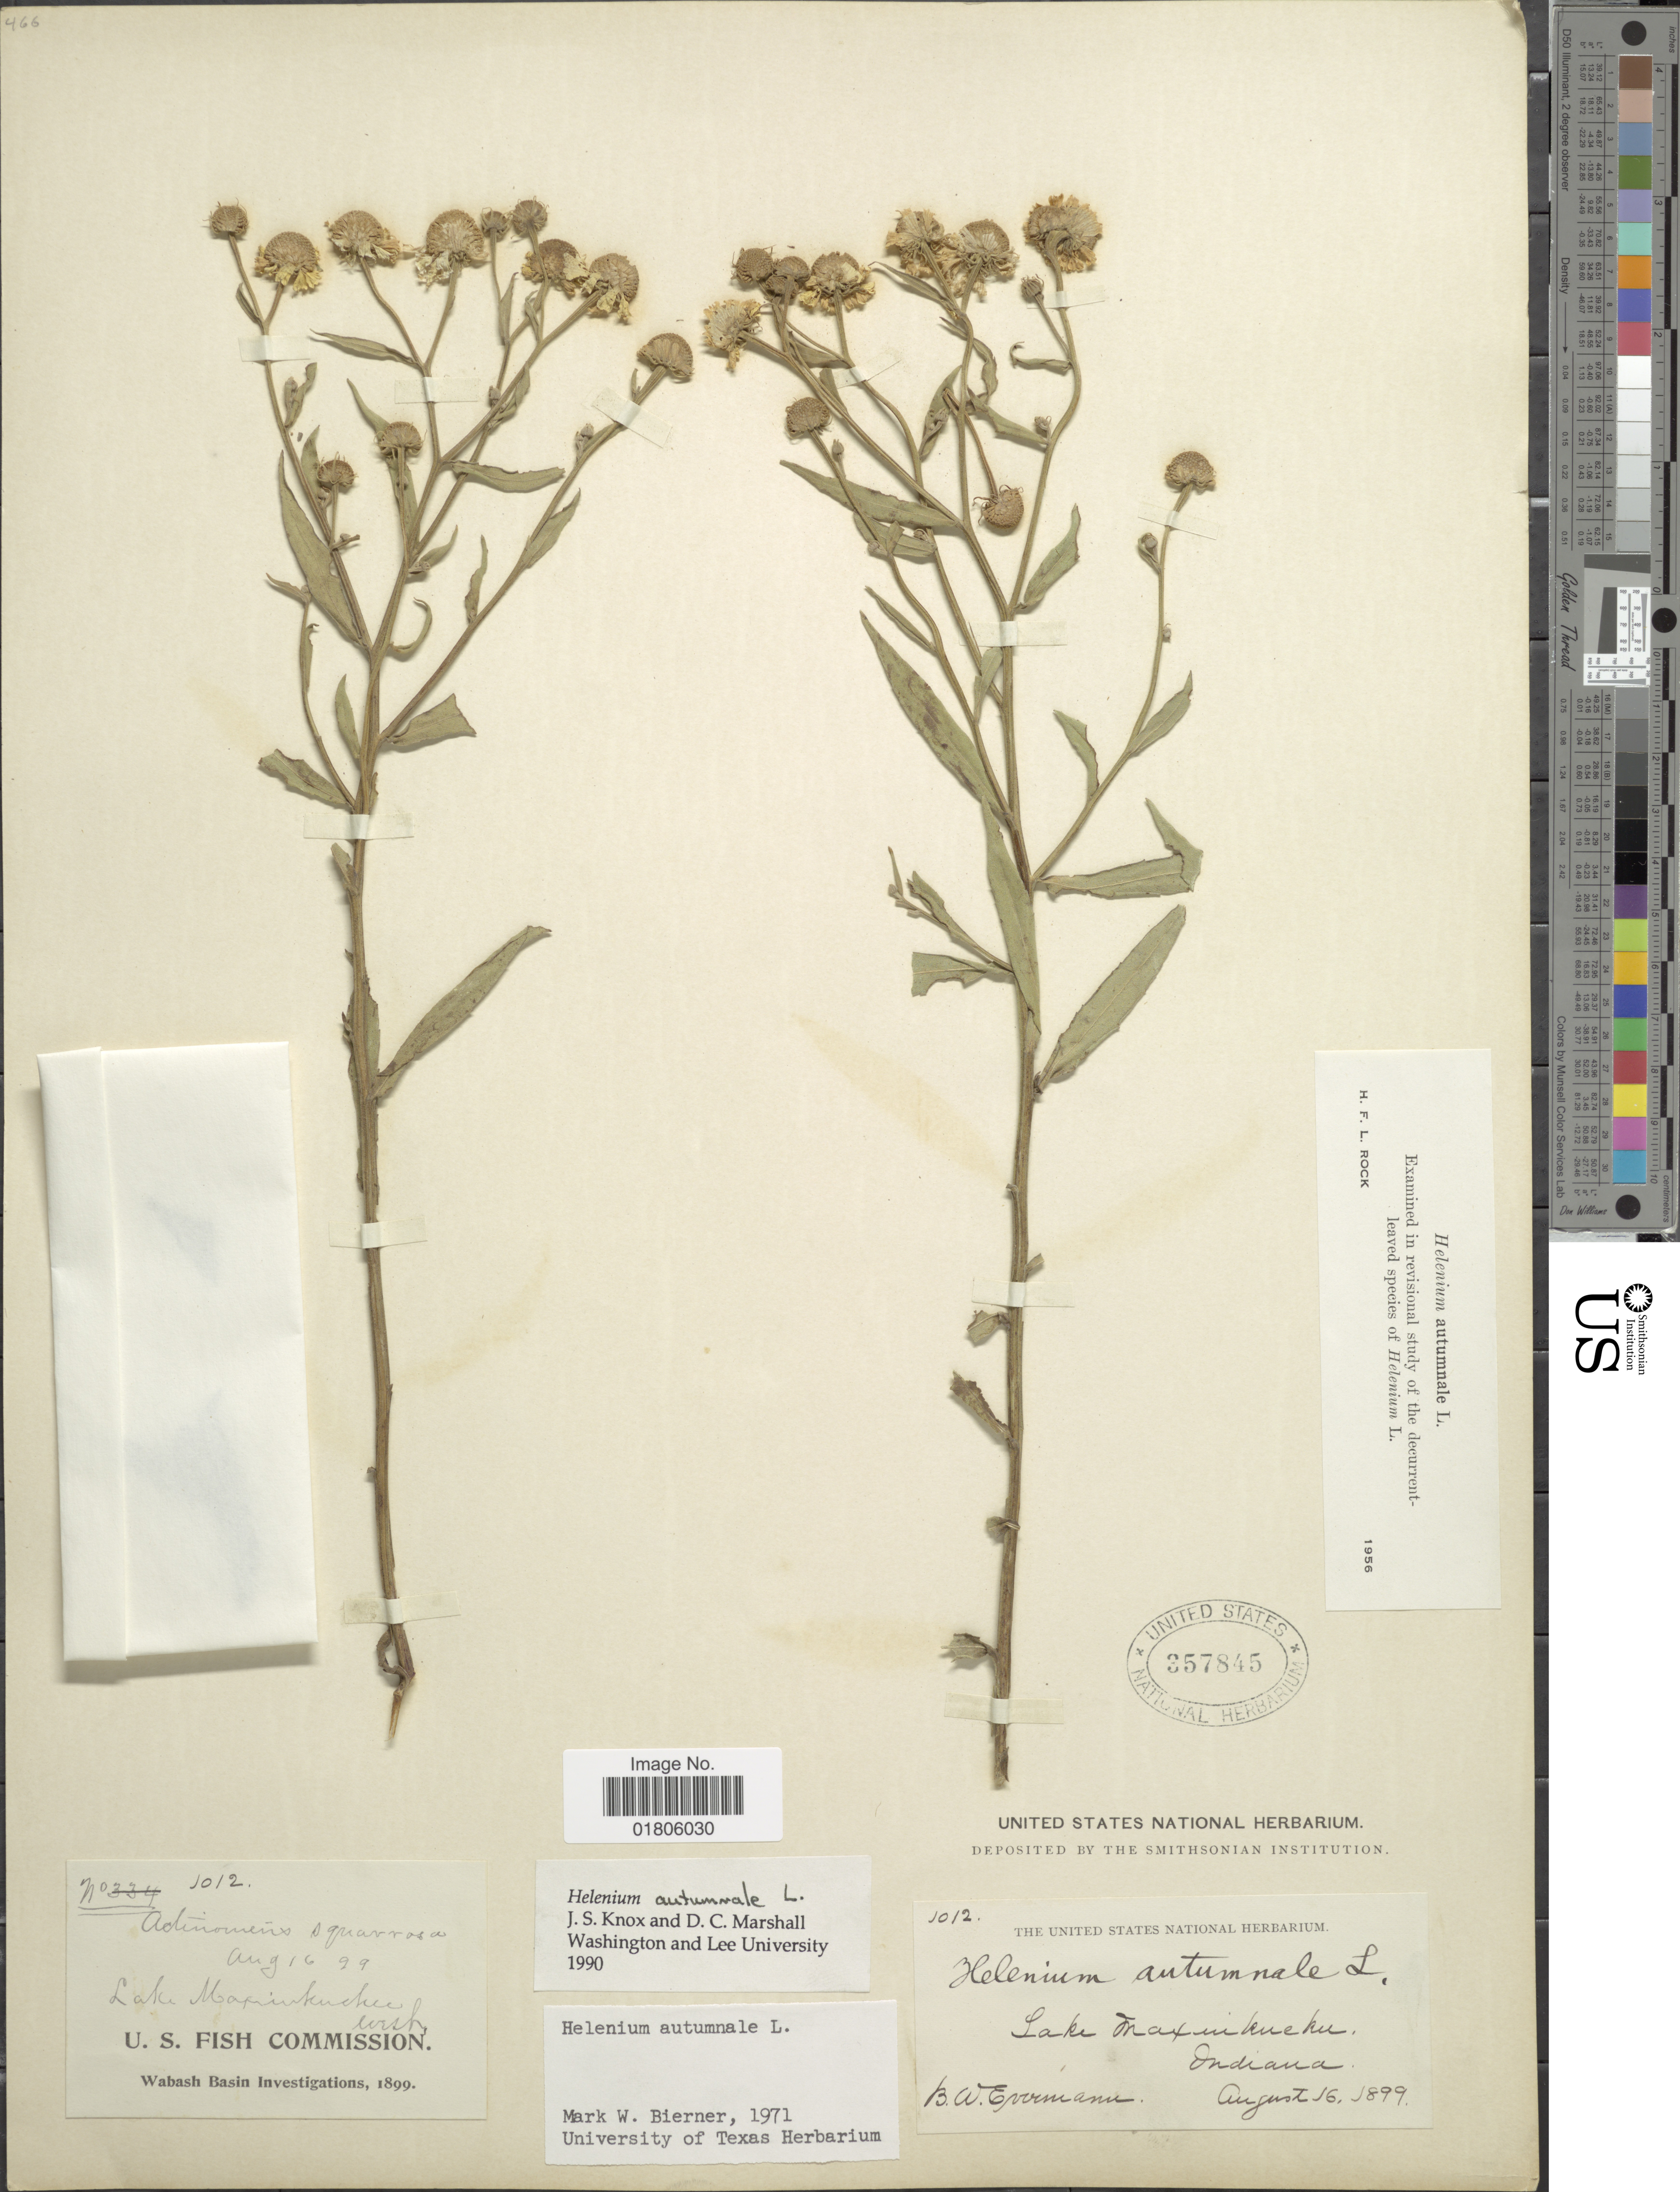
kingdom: Plantae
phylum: Tracheophyta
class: Magnoliopsida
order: Asterales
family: Asteraceae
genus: Helenium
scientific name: Helenium autumnale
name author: L.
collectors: B. W. Evermann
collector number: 1012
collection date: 1899-08-16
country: United States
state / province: Indiana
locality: Lake Maxinkuckee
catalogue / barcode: US 357845